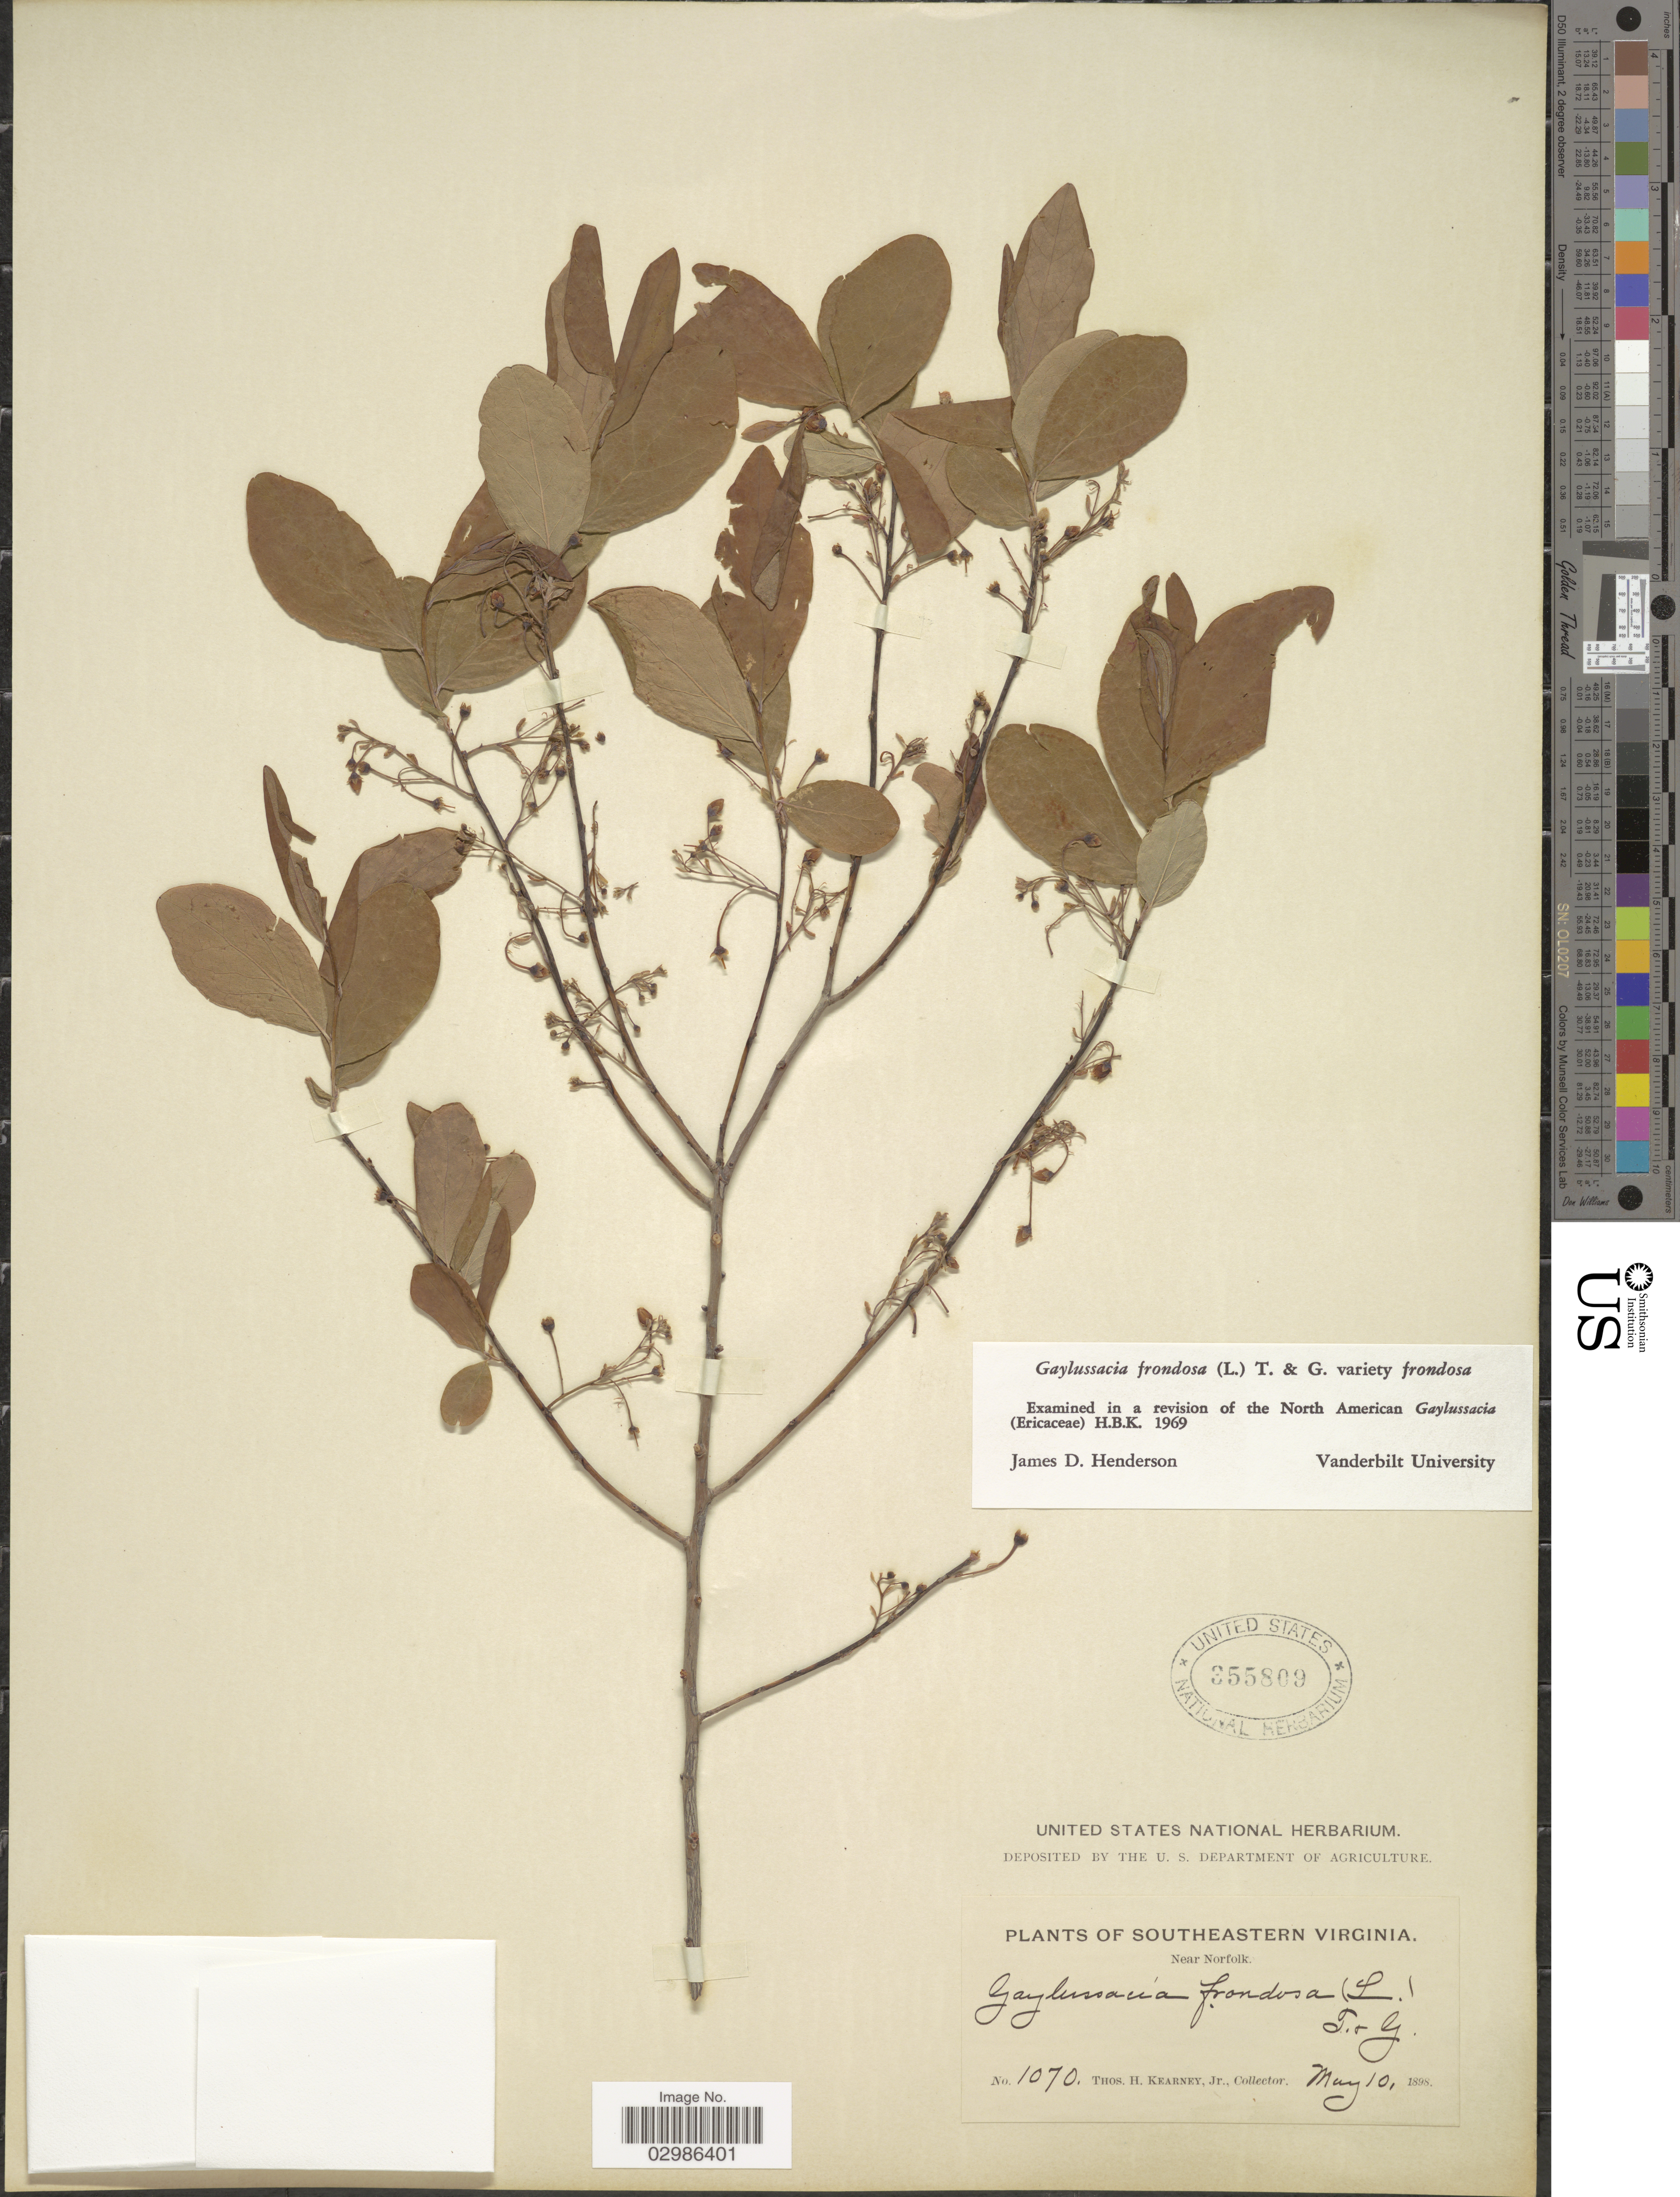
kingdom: Plantae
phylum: Tracheophyta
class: Magnoliopsida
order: Ericales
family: Ericaceae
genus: Gaylussacia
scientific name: Gaylussacia frondosa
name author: (L.) Torr. & A. Gray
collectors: T. H. Kearney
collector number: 1070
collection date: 1898-05-10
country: United States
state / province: Virginia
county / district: City of Norfolk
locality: Southeastern Virginia, Near Norfolk.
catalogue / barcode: US 355809